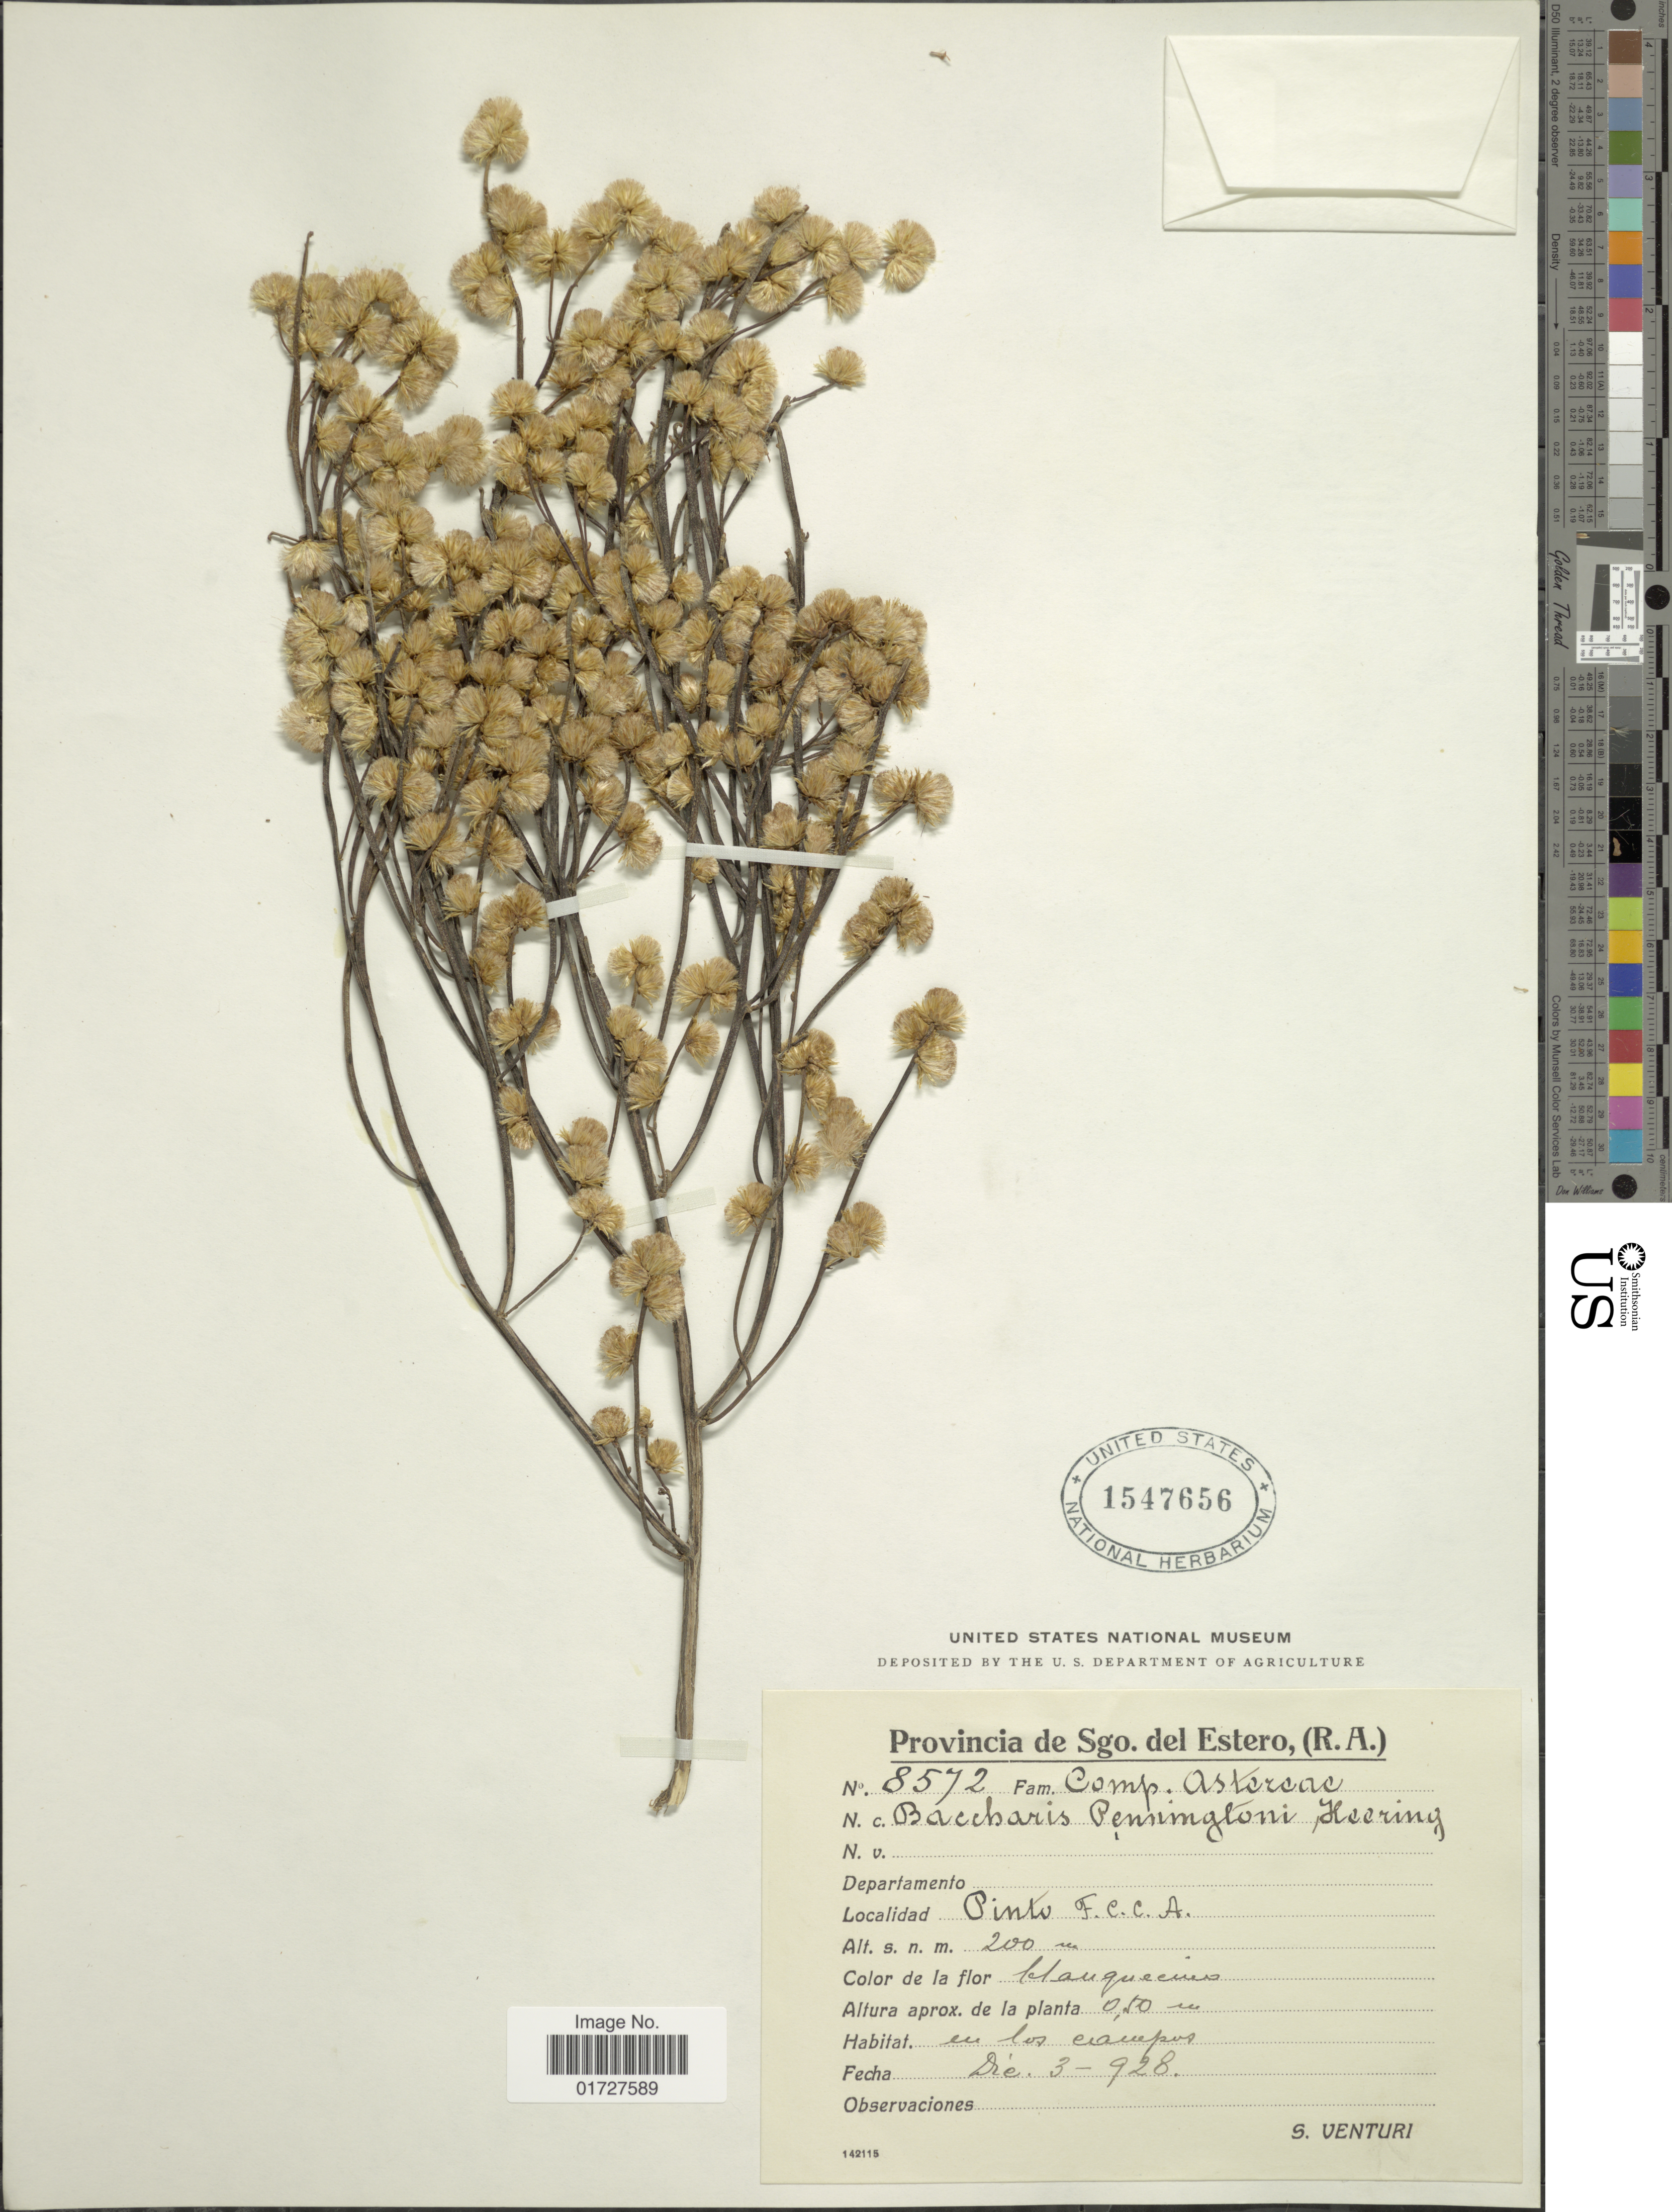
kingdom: Plantae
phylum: Tracheophyta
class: Magnoliopsida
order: Asterales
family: Asteraceae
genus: Baccharis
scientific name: Baccharis penningtonii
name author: Heering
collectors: S. Venturi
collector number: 8572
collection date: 1928-12-03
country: Argentina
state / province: Santiago del Estero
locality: Provincia de Sgo. del Estero (R.A.), Pinto F. C. C. A.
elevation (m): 200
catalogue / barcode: US 1547656